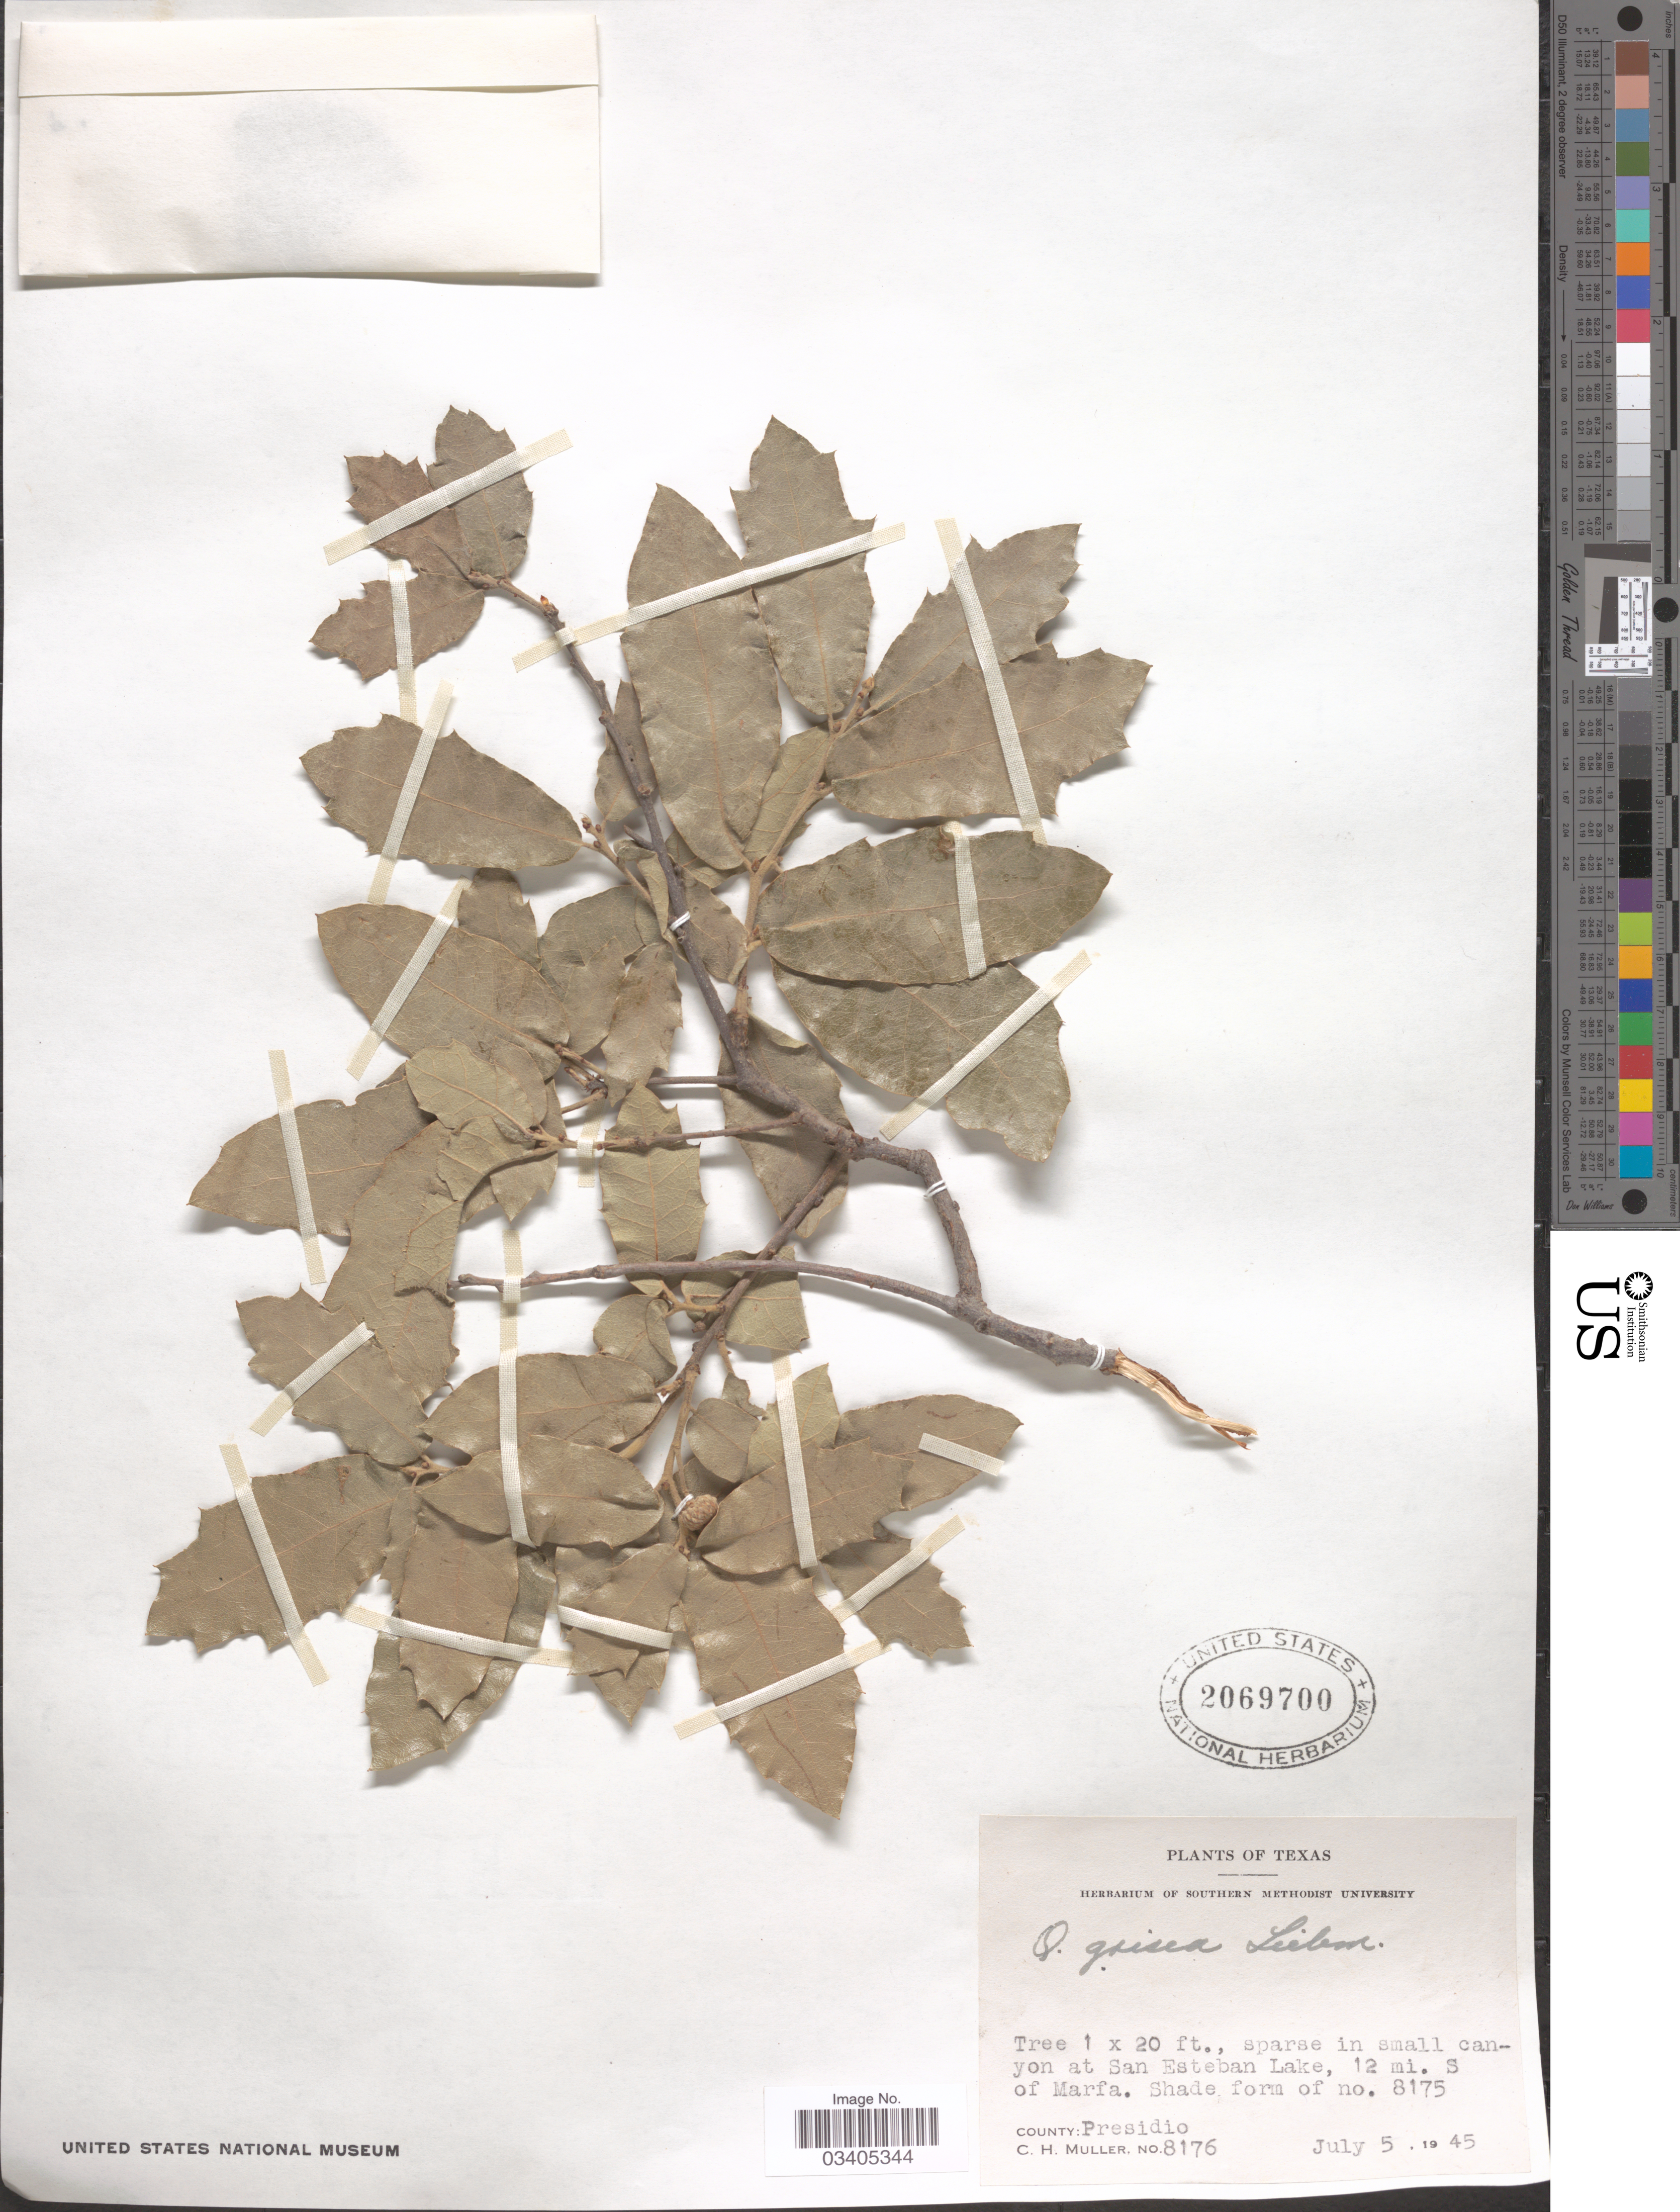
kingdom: Plantae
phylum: Tracheophyta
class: Magnoliopsida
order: Fagales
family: Fagaceae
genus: Quercus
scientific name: Quercus grisea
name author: Liebm.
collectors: C. H. Mueller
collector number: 8176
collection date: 1945-07-05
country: United States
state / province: Texas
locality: Sparse in small canyon at San Esteban Lake, 12 mi. S of Marfa. County: Presidio.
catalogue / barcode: US 2069700